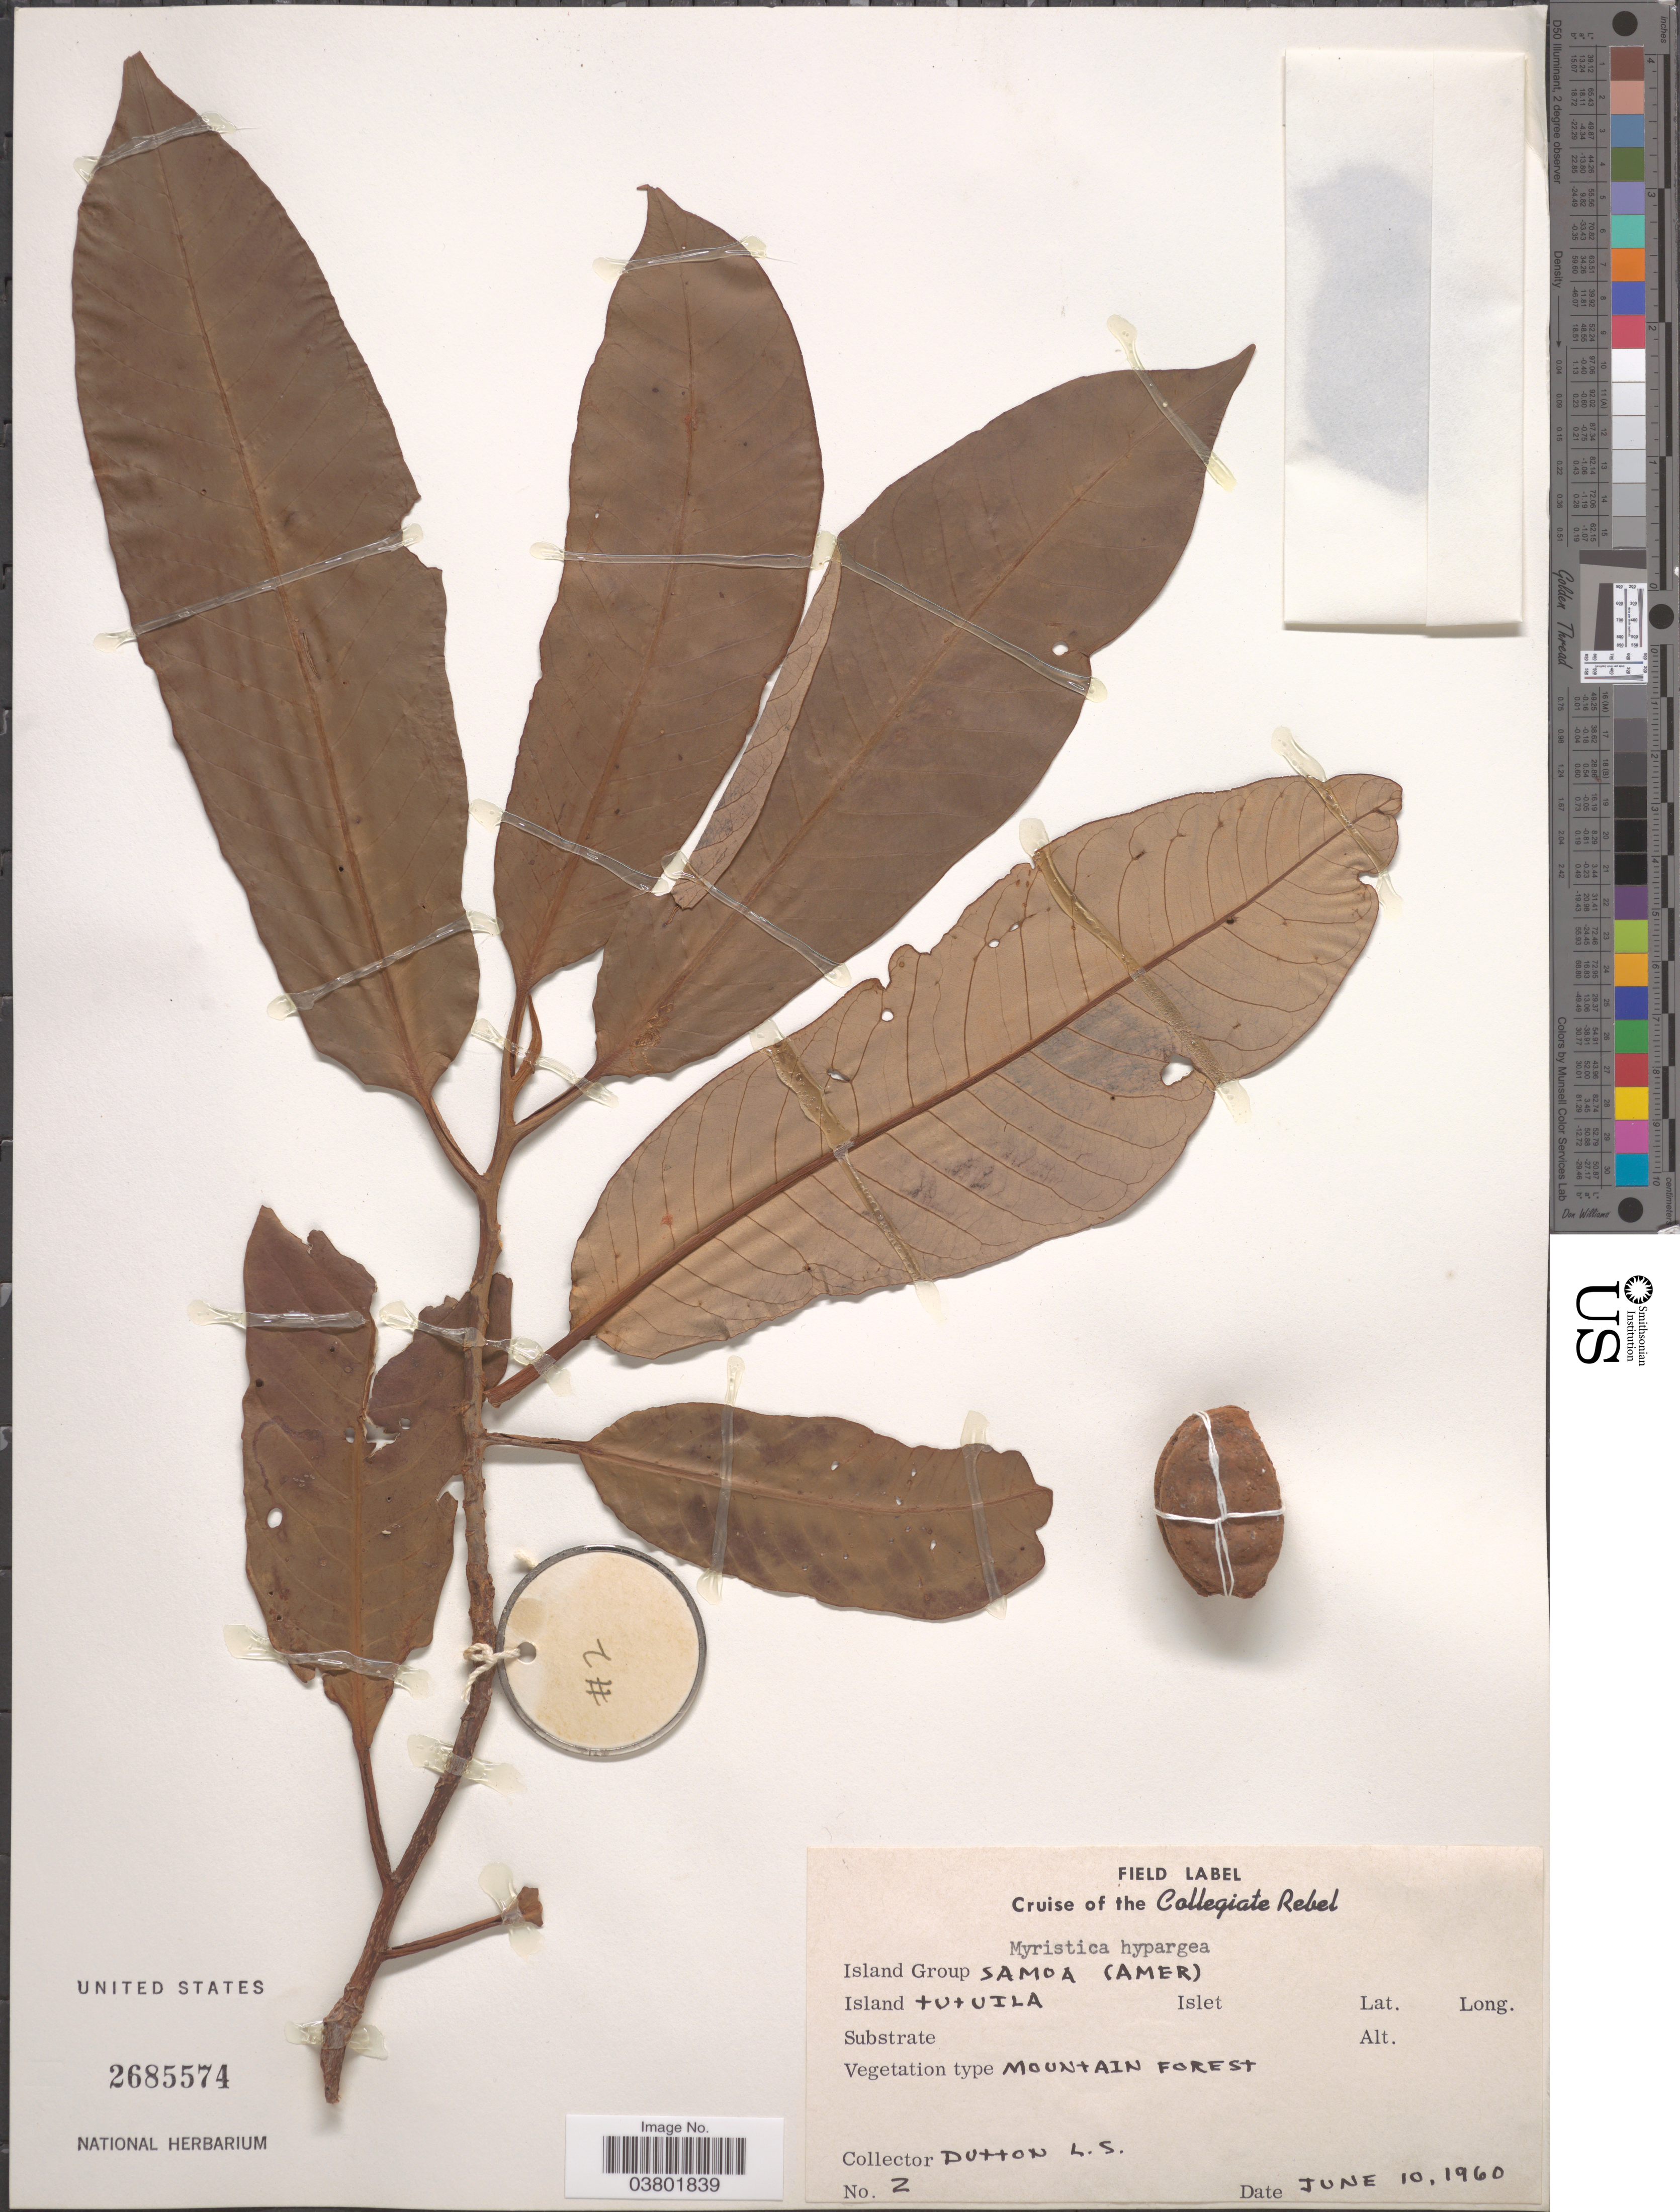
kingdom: Plantae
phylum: Tracheophyta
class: Magnoliopsida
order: Magnoliales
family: Myristicaceae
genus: Myristica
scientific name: Myristica hypargyraea subsp. hypargyraea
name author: A. Gray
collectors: L. Dutton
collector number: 2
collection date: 1960-06-10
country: American Samoa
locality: Island Group Samoa (Amer). Island Tutuila.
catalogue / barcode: US 2685574